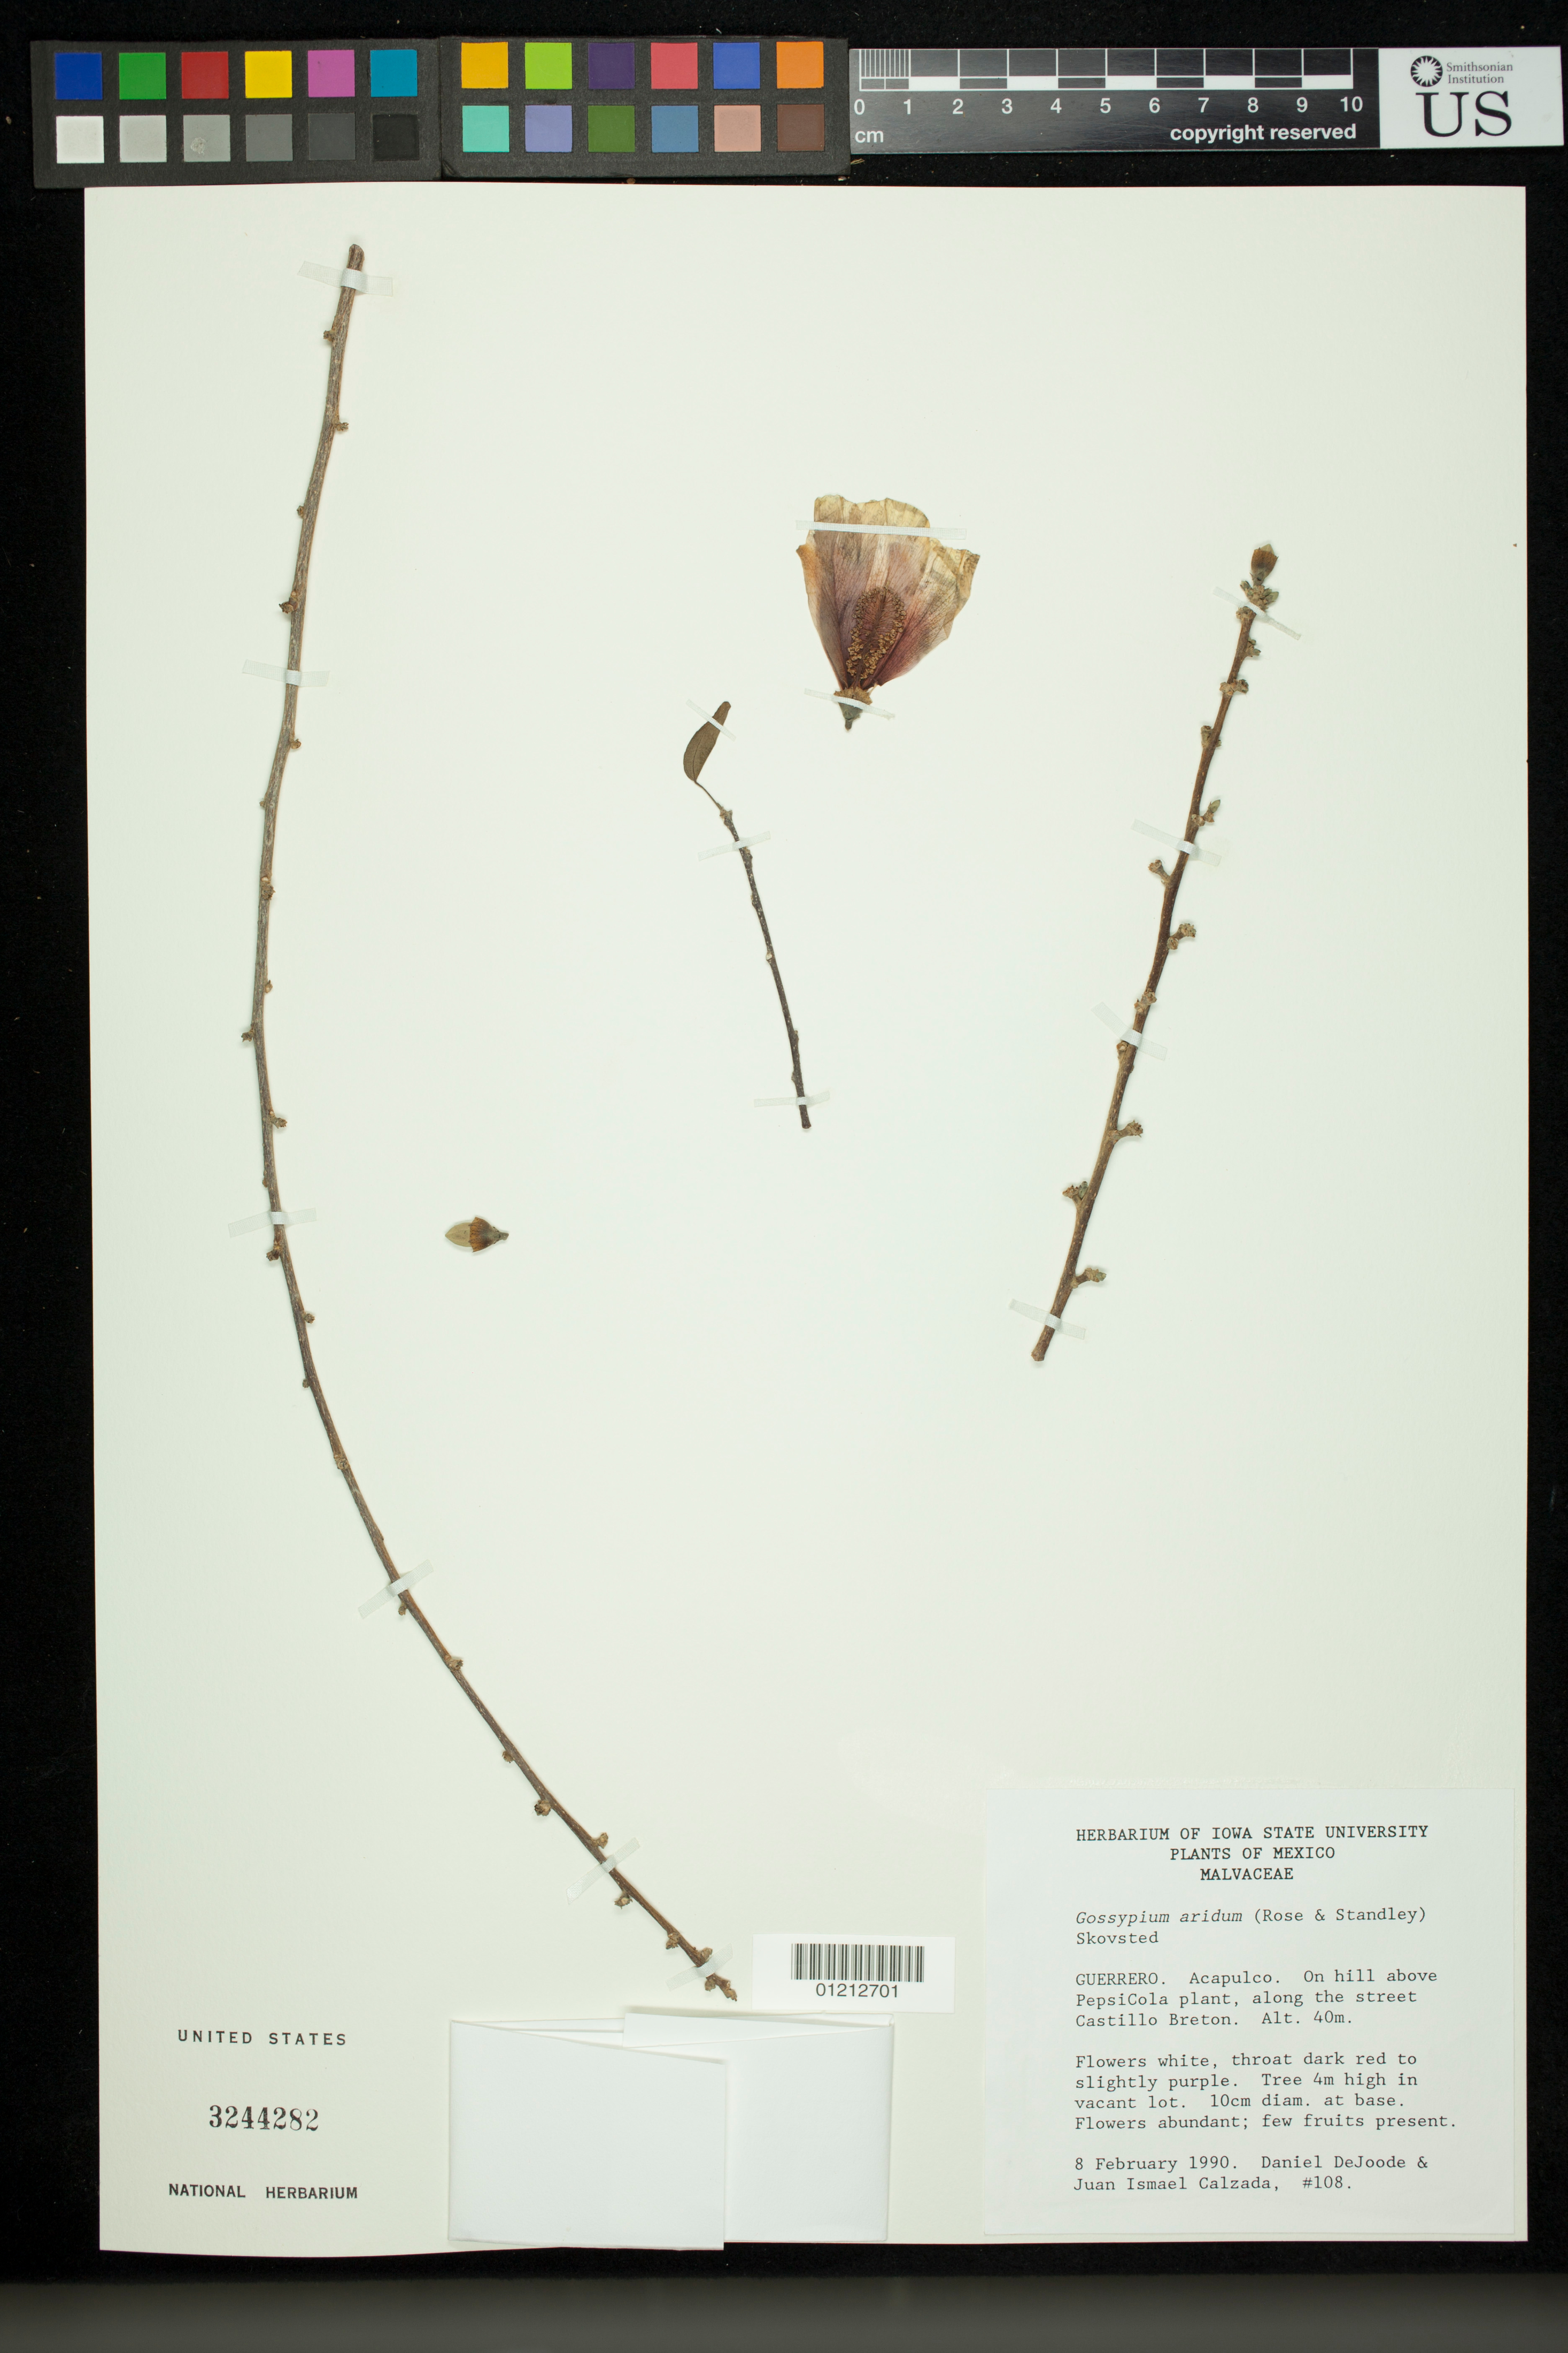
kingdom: Plantae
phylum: Tracheophyta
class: Magnoliopsida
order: Malvales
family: Malvaceae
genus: Gossypium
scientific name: Gossypium aridum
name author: (Rose & Standl.) Skovsted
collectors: D. DeJoode & J. I. Calzada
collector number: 108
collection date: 1990-02-08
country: Mexico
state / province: Guerrero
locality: Acapulco. On hill above PepsiCola plant, along the street Castillo Breton.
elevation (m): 40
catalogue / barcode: US 3244282